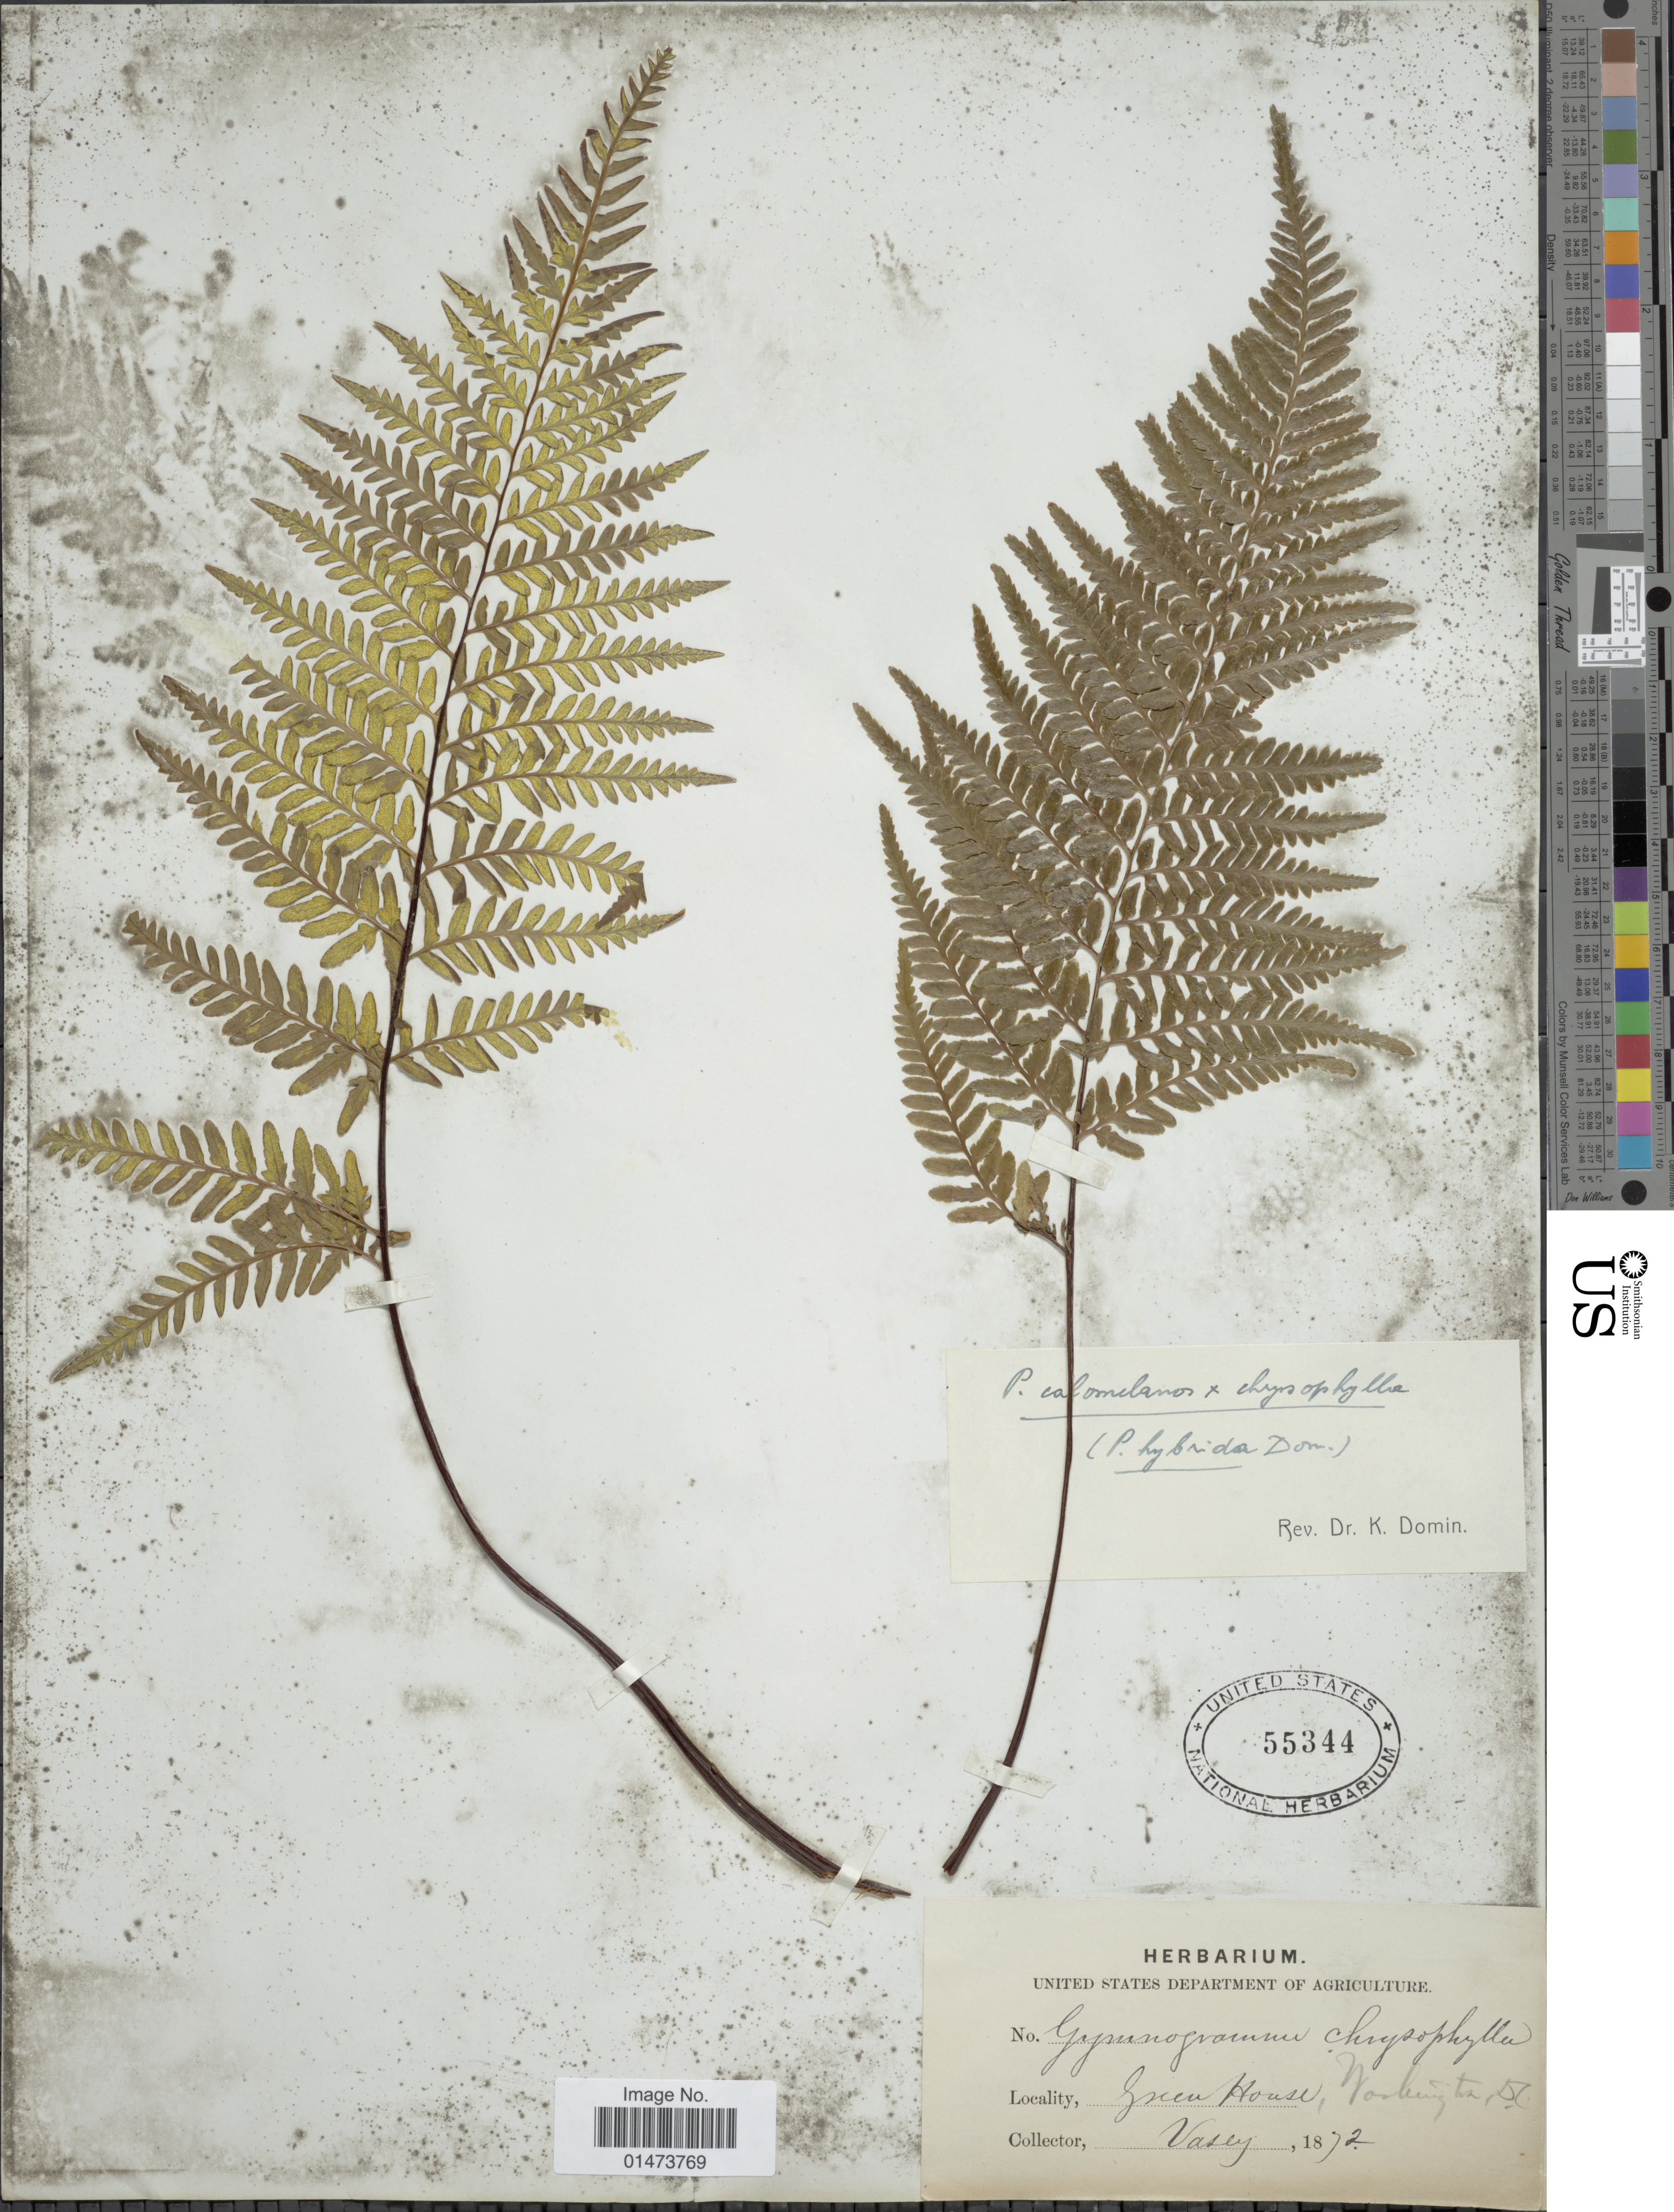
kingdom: Plantae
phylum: Tracheophyta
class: Polypodiopsida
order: Polypodiales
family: Pteridaceae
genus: Pityrogramma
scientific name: Pityrogramma hybrida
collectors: Vasey, --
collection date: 1872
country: United States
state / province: District of Columbia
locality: Greenhouse, Washtington, D.C.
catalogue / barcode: US 55344